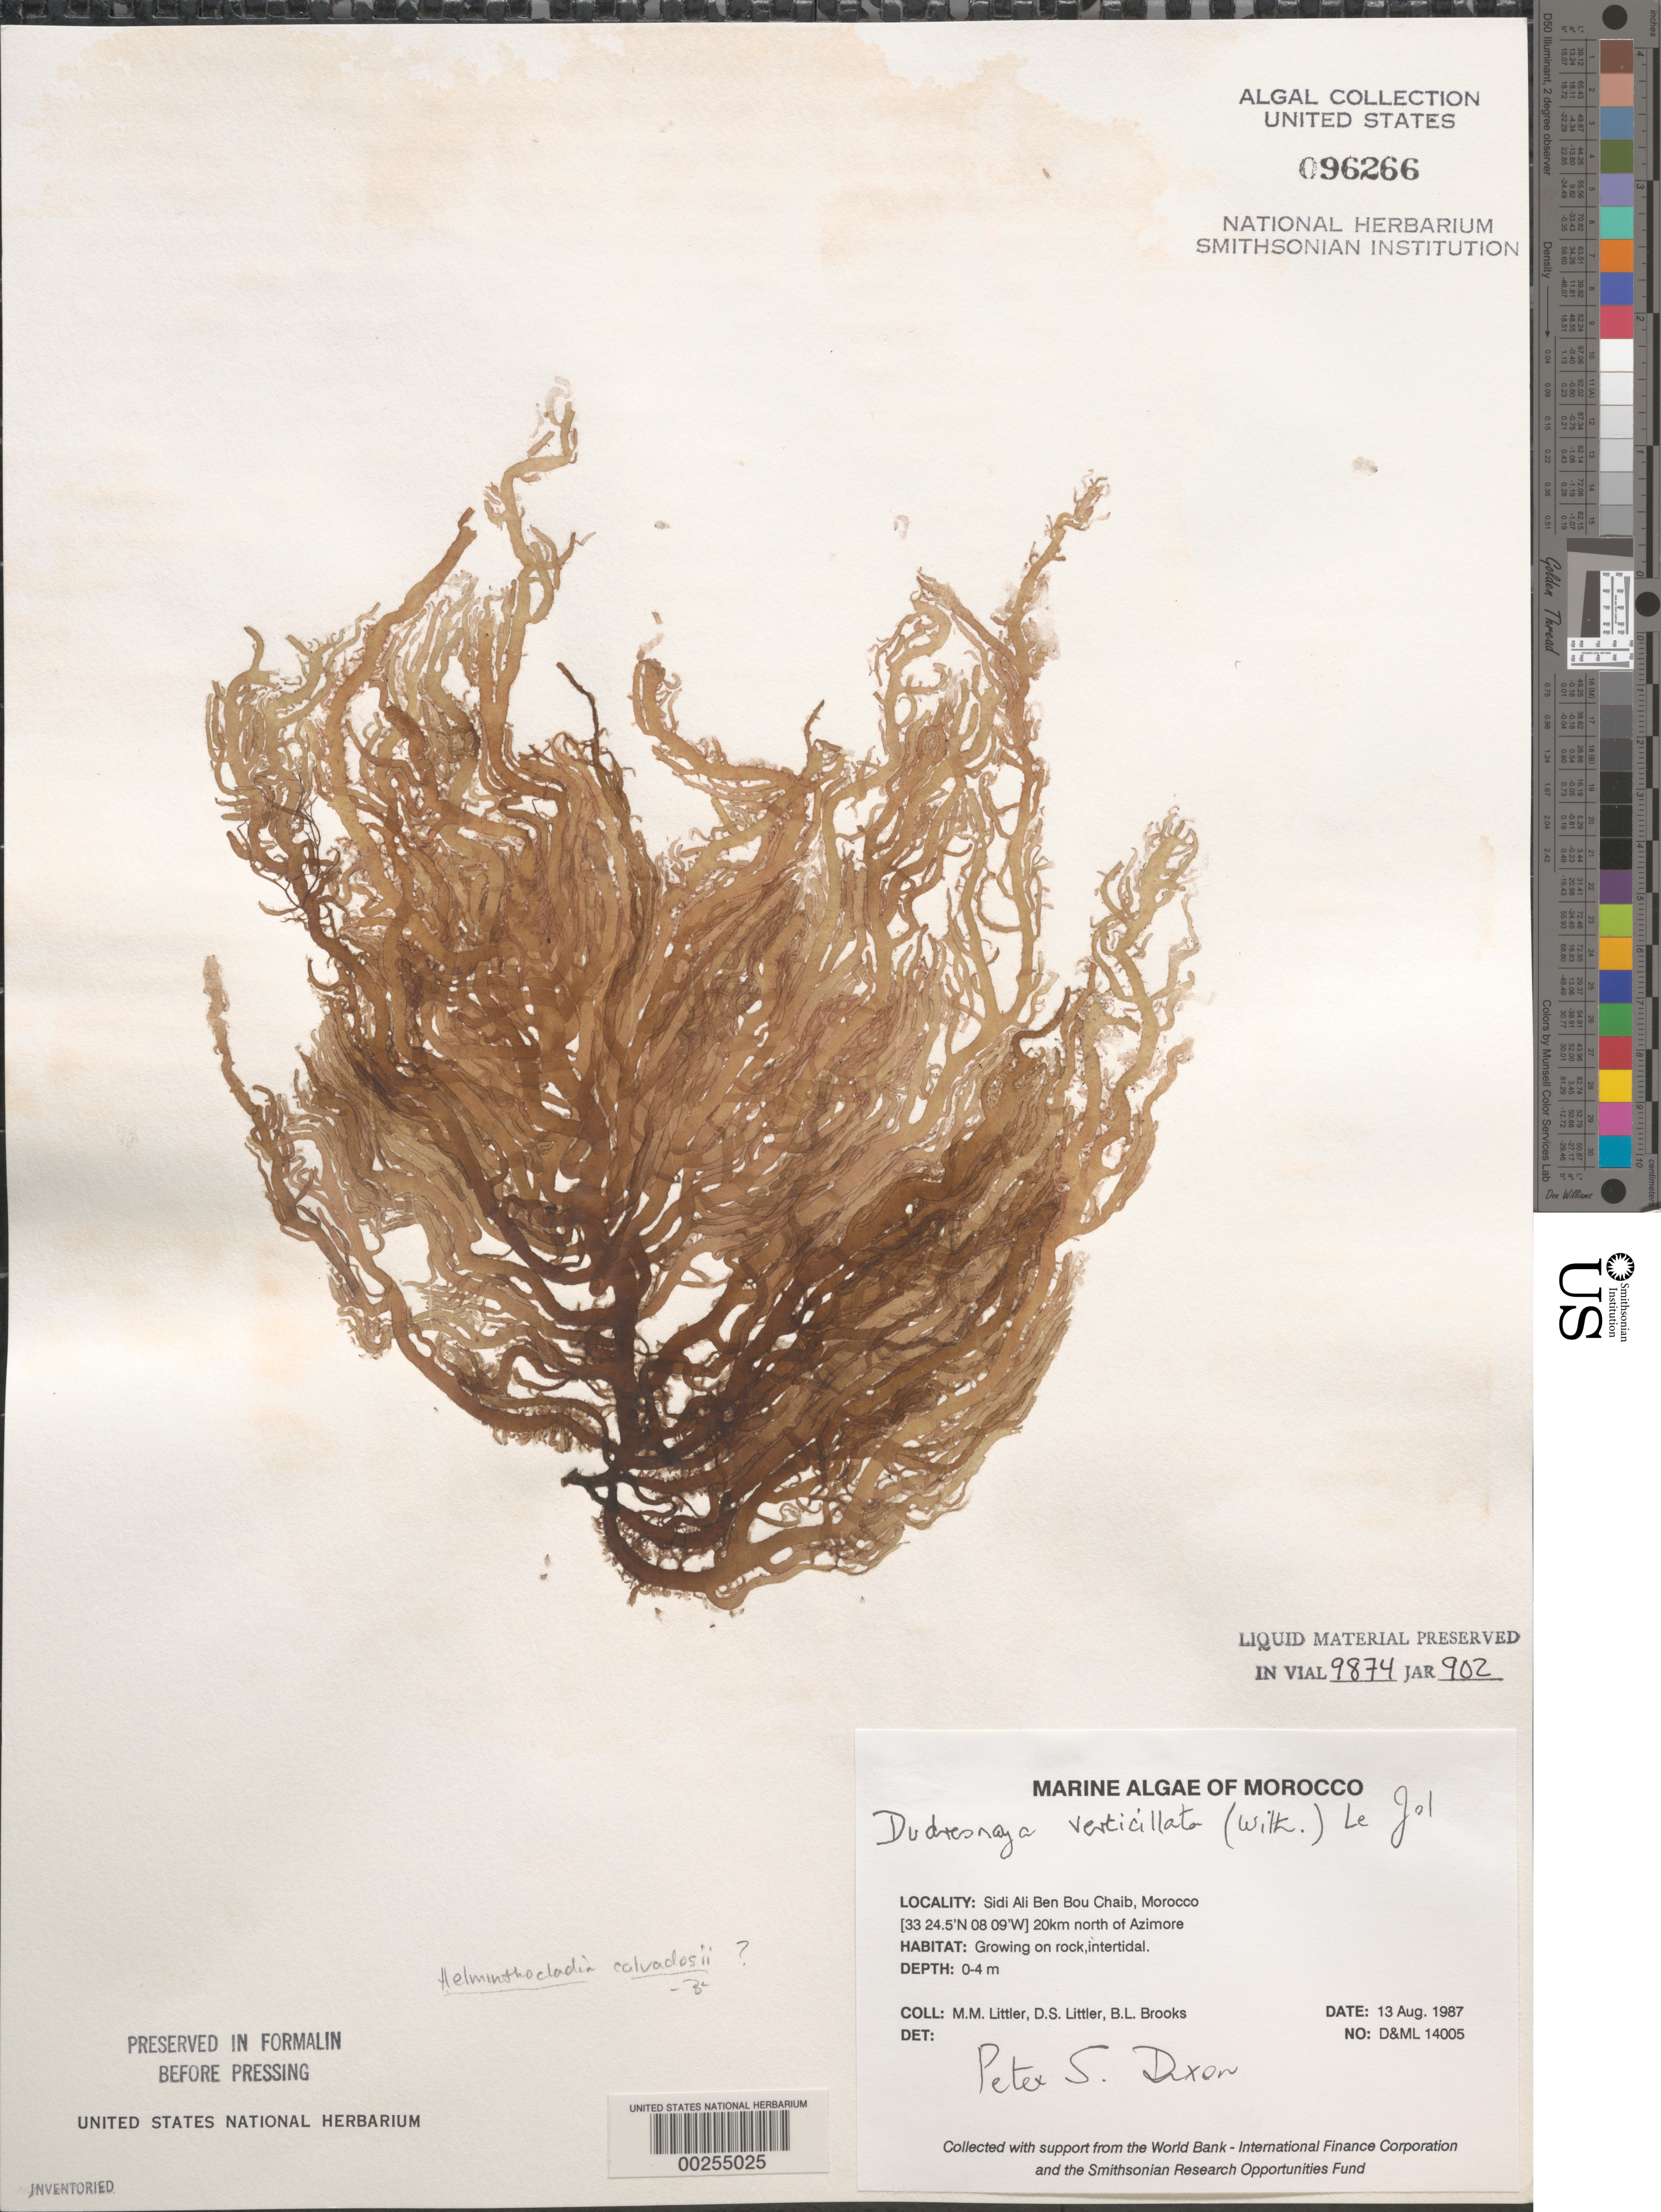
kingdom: Plantae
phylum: Rhodophyta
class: Florideophyceae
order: Gigartinales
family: Dumontiaceae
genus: Dudresnaya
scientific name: Dudresnaya verticillata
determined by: Dixon, P. S.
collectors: M. M. Littler, D. S. Littler & B. Brooks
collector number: D&ML 14005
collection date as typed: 13 Aug 1987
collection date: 1987-08-13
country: Morocco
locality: Sidi Ali Ben Bou Chaib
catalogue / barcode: US 96266